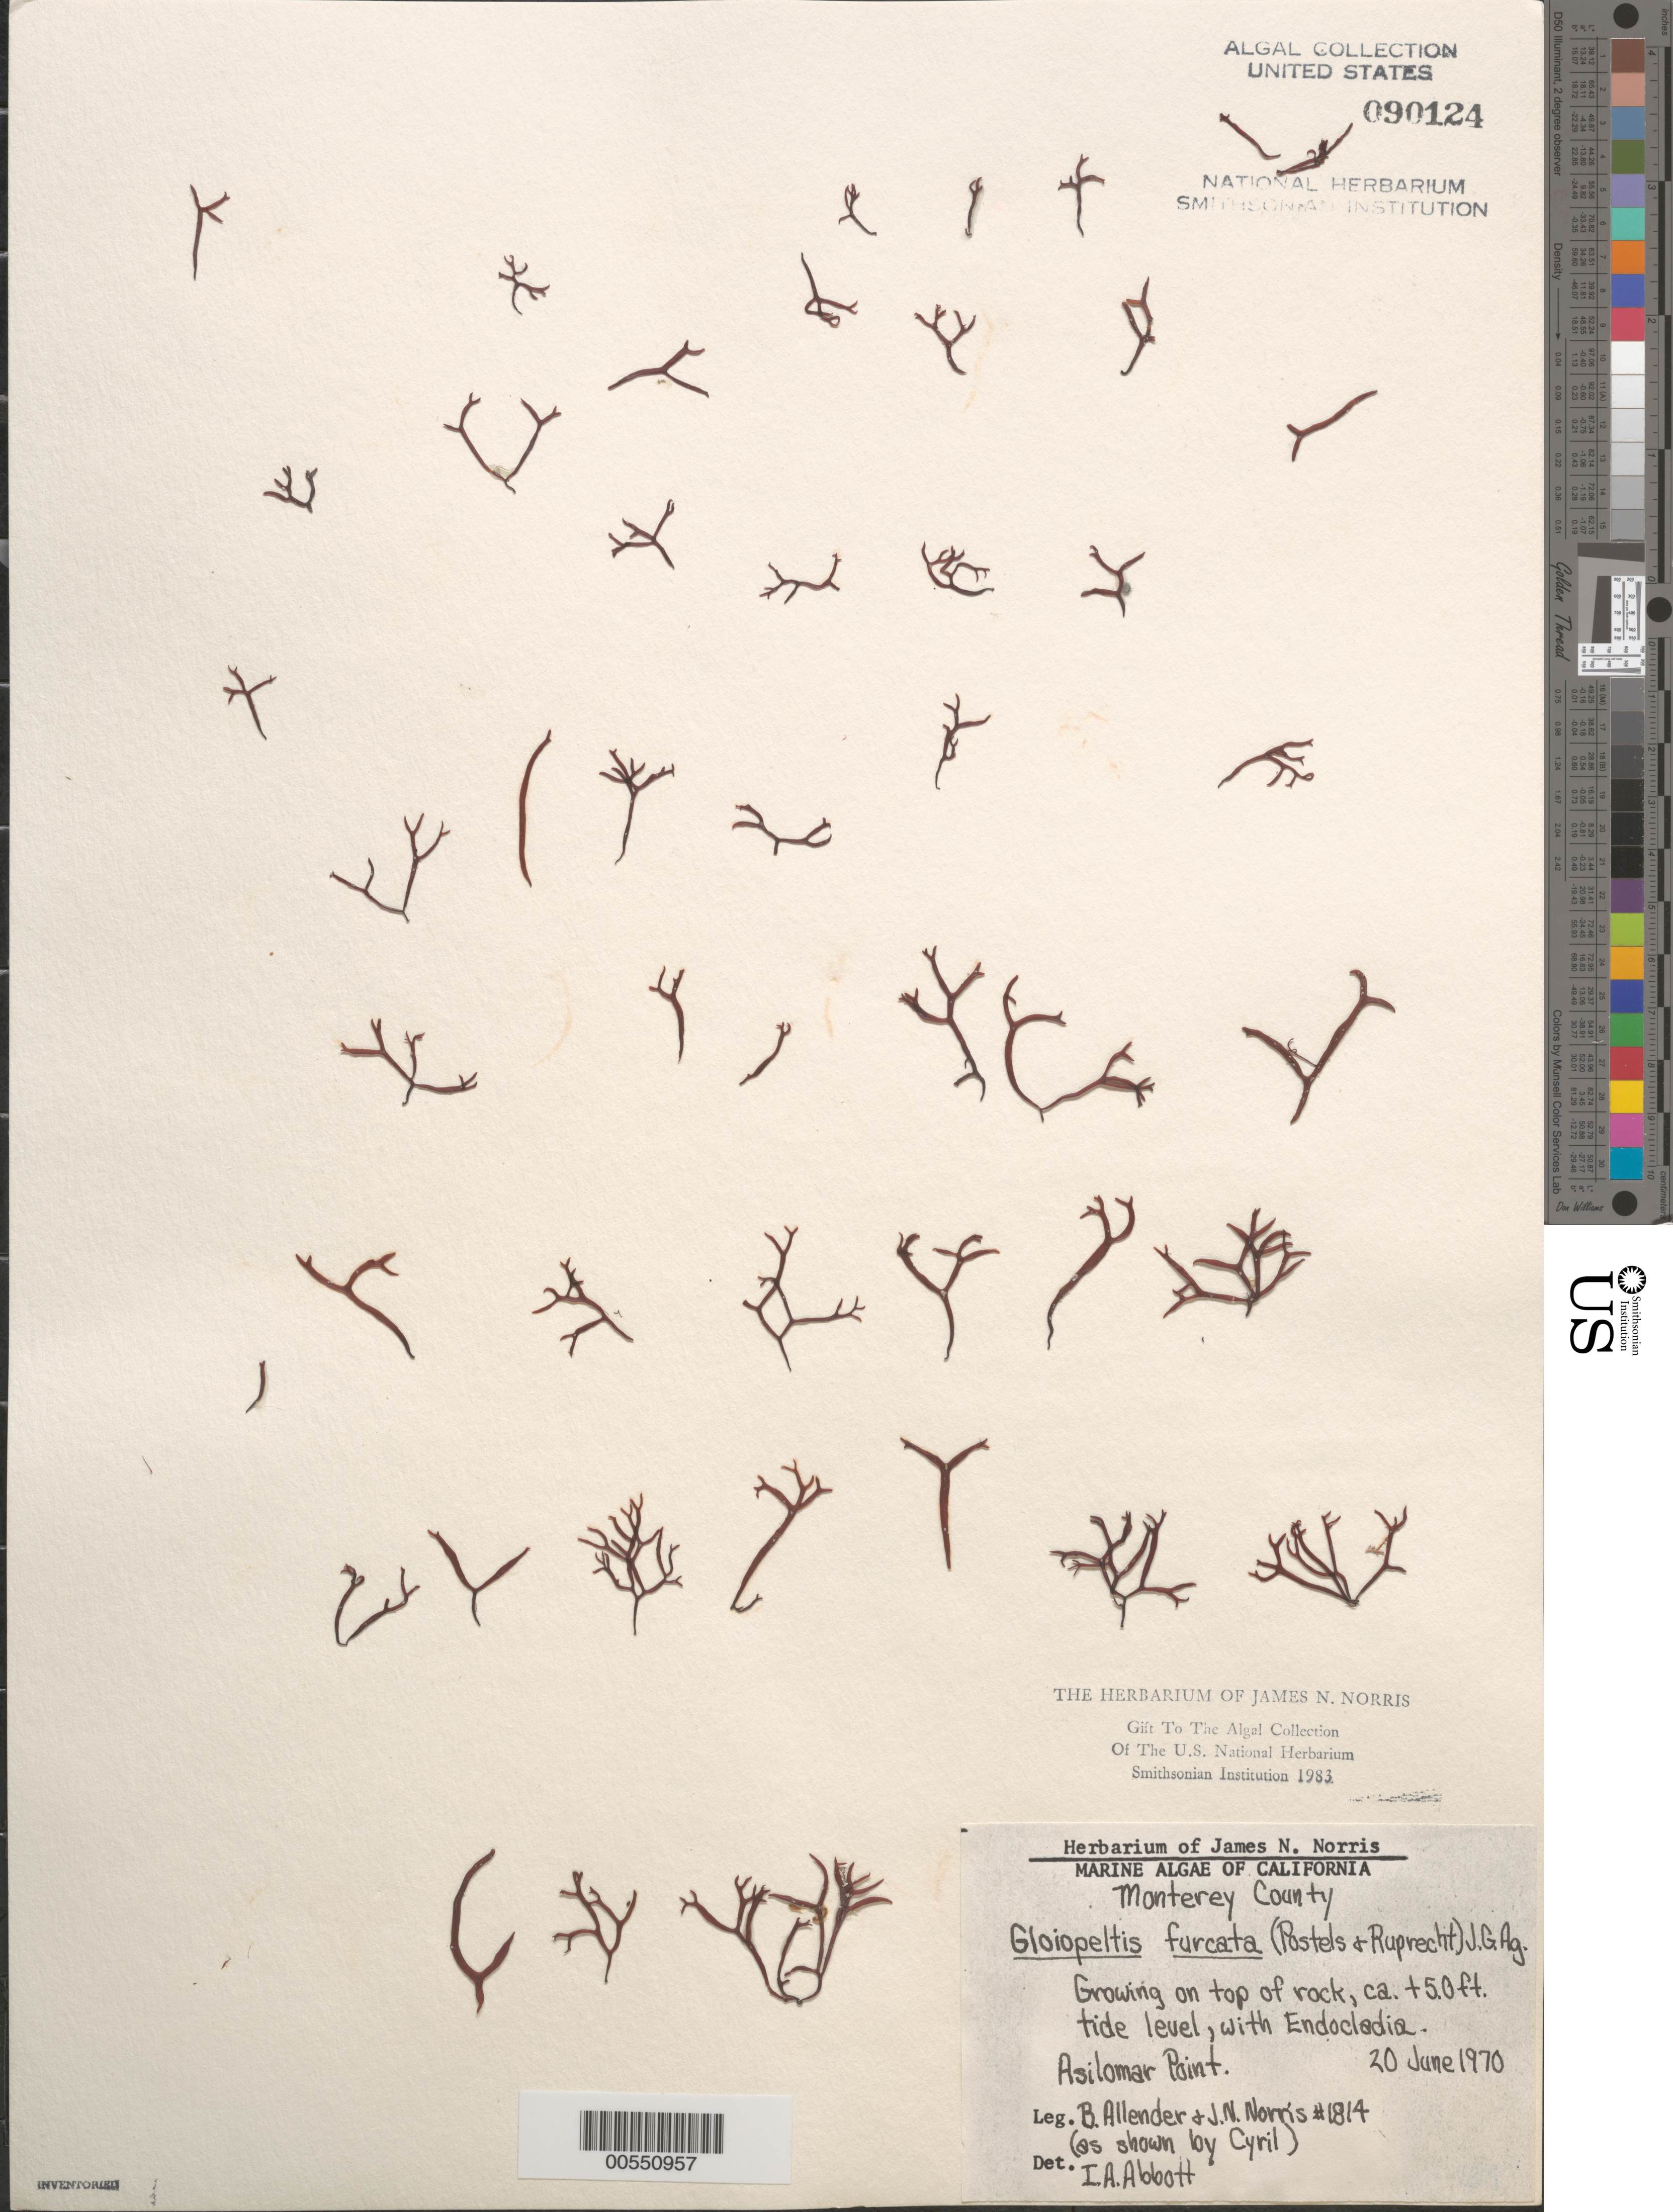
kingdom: Plantae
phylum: Rhodophyta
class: Florideophyceae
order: Gigartinales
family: Endocladiaceae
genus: Gloiopeltis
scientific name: Gloiopeltis furcata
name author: (Postels & Rupr.) J. Agardh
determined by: Abbott, Isabella A.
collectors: B. Allender & J. N. Norris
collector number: JN-1814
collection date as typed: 20 Jun 1970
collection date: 1970-06-20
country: United States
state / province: California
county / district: Monterey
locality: Asilomar Point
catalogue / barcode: US 90124